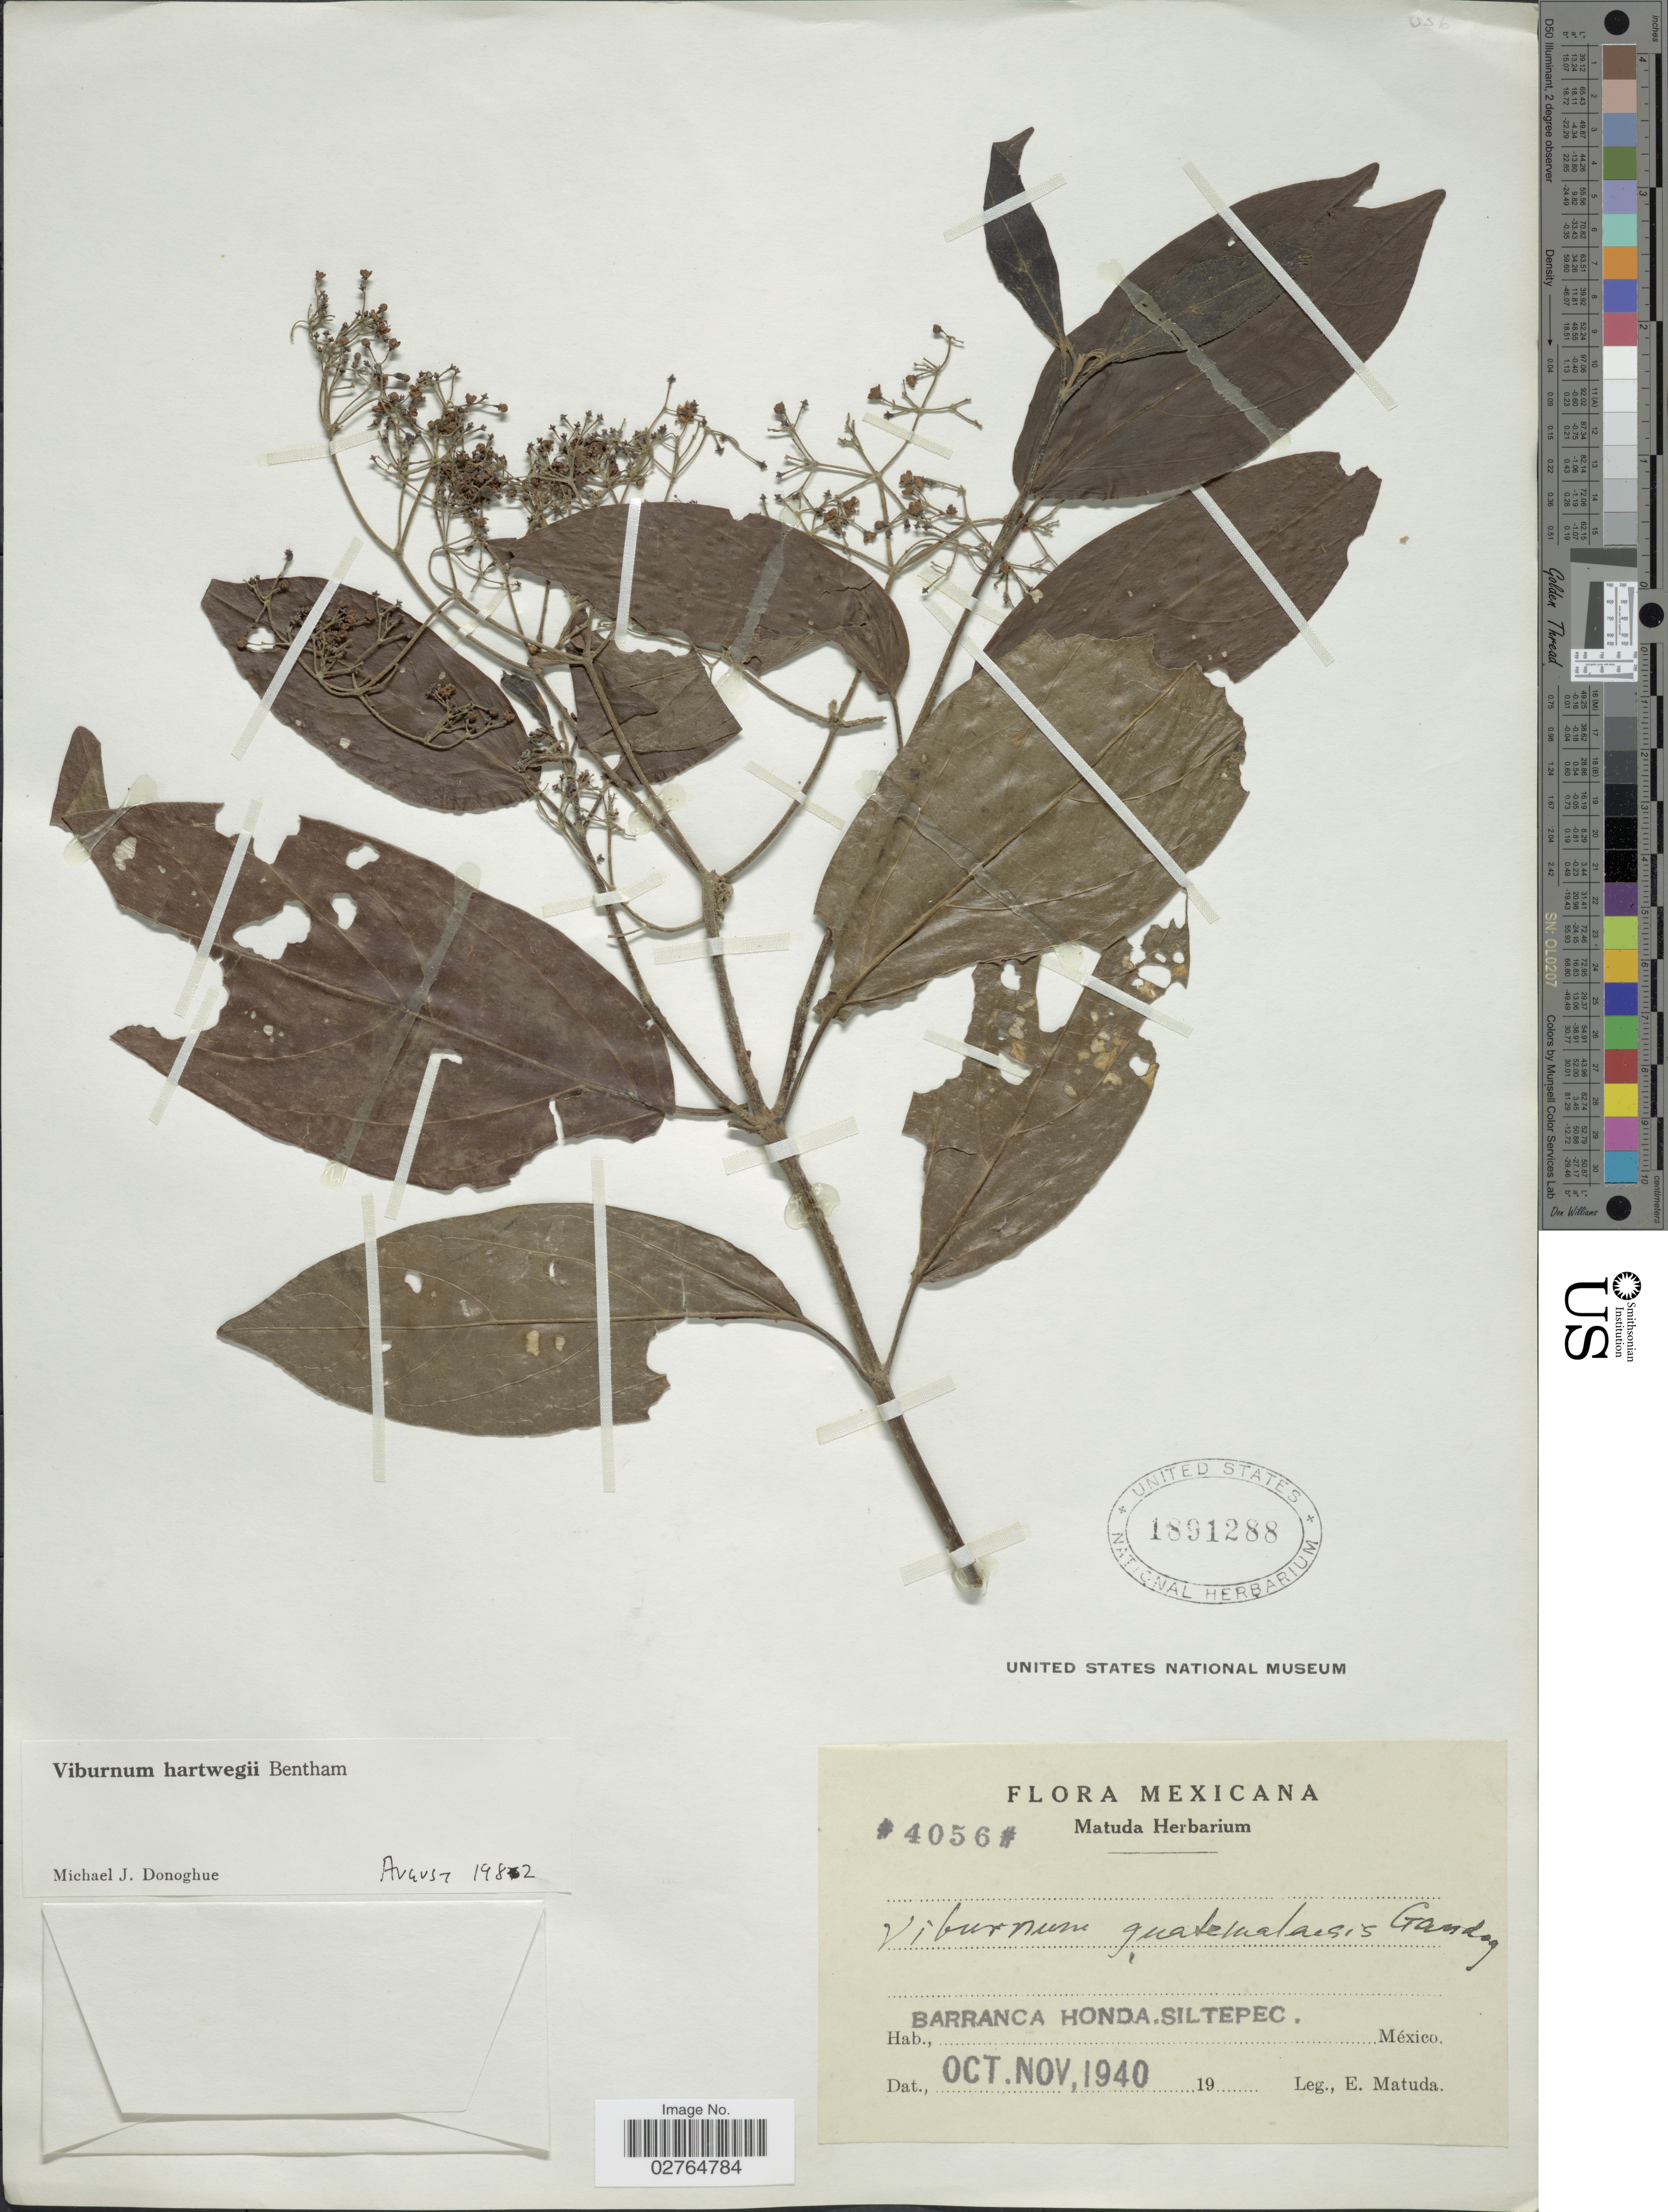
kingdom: Plantae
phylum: Tracheophyta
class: Magnoliopsida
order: Dipsacales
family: Viburnaceae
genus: Viburnum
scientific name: Viburnum hartwegii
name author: Benth.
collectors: E. Matuda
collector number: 4056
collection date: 1940-10/1940-11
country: Mexico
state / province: México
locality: Barranca Honda. Siltepec.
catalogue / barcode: US 1891288